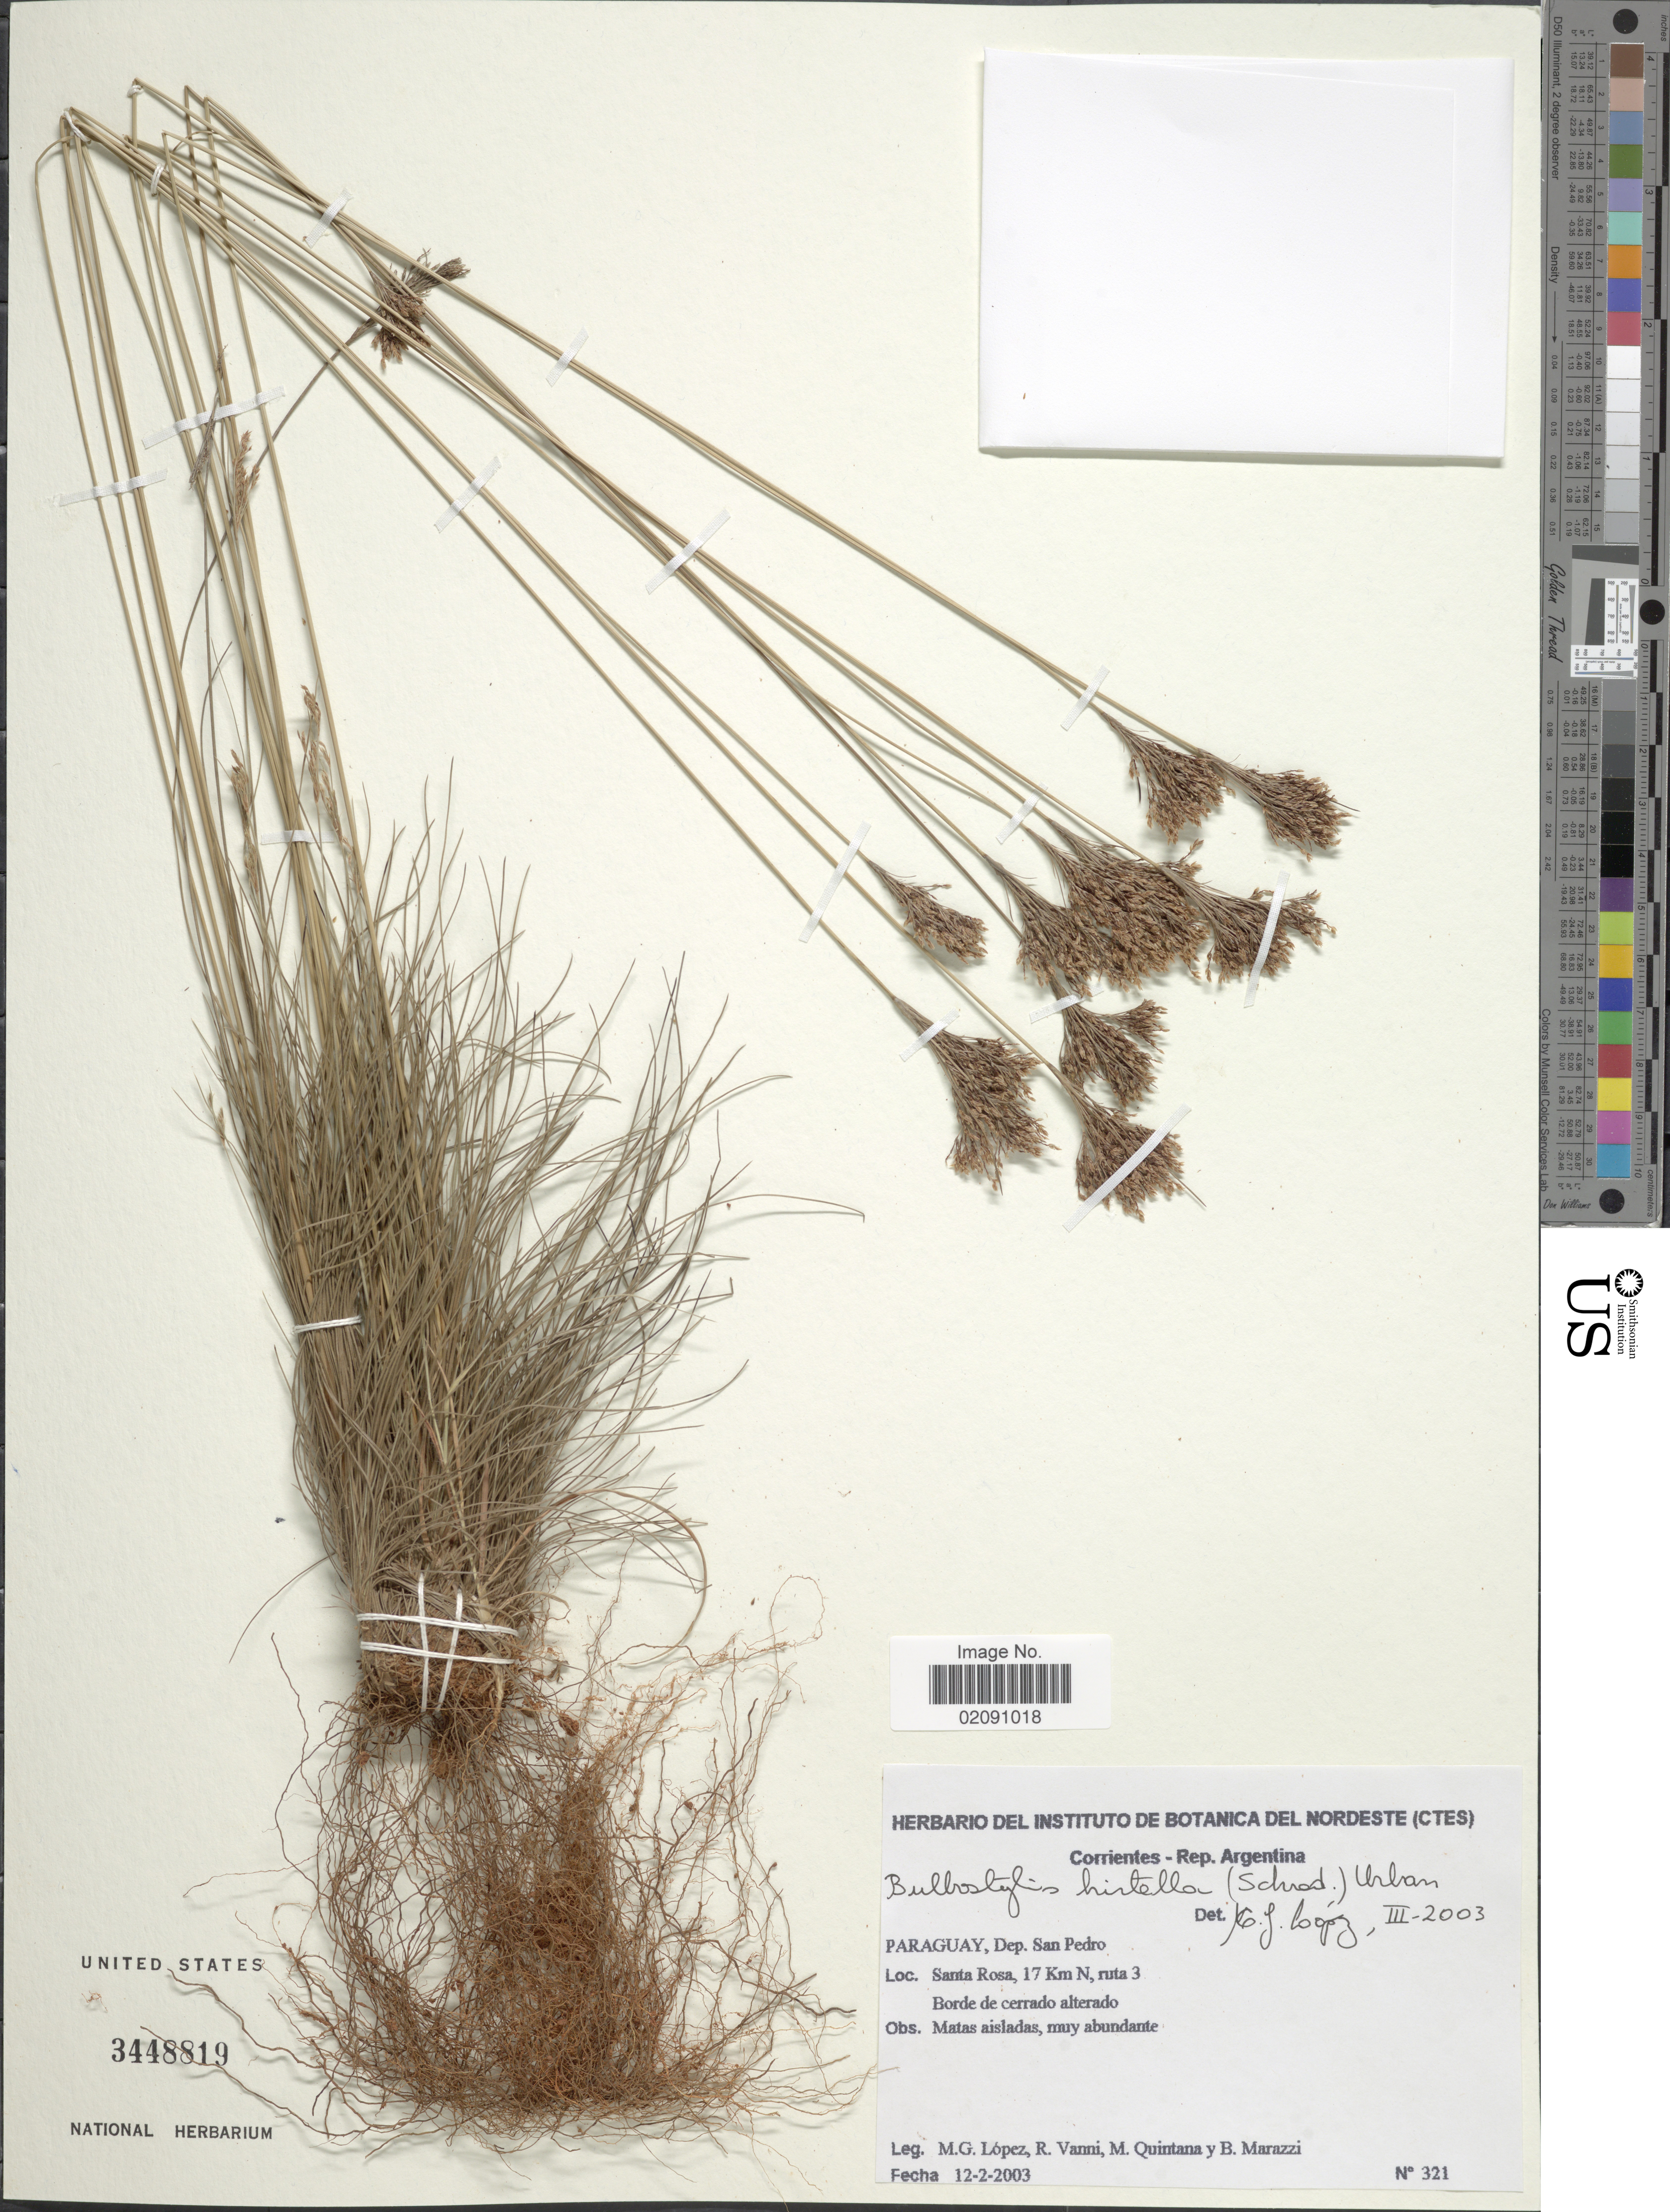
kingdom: Plantae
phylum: Tracheophyta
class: Liliopsida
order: Poales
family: Cyperaceae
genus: Bulbostylis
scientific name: Bulbostylis hirtella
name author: (Schrad.) Nees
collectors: M. López, R. Vanni, M. Quintana & B. Marazzi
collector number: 321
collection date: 2003-02-12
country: Paraguay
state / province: San Pedro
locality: Santa Rosa, 17 km N, ruta 3 Borde de cerrado alterado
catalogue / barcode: US 3448819